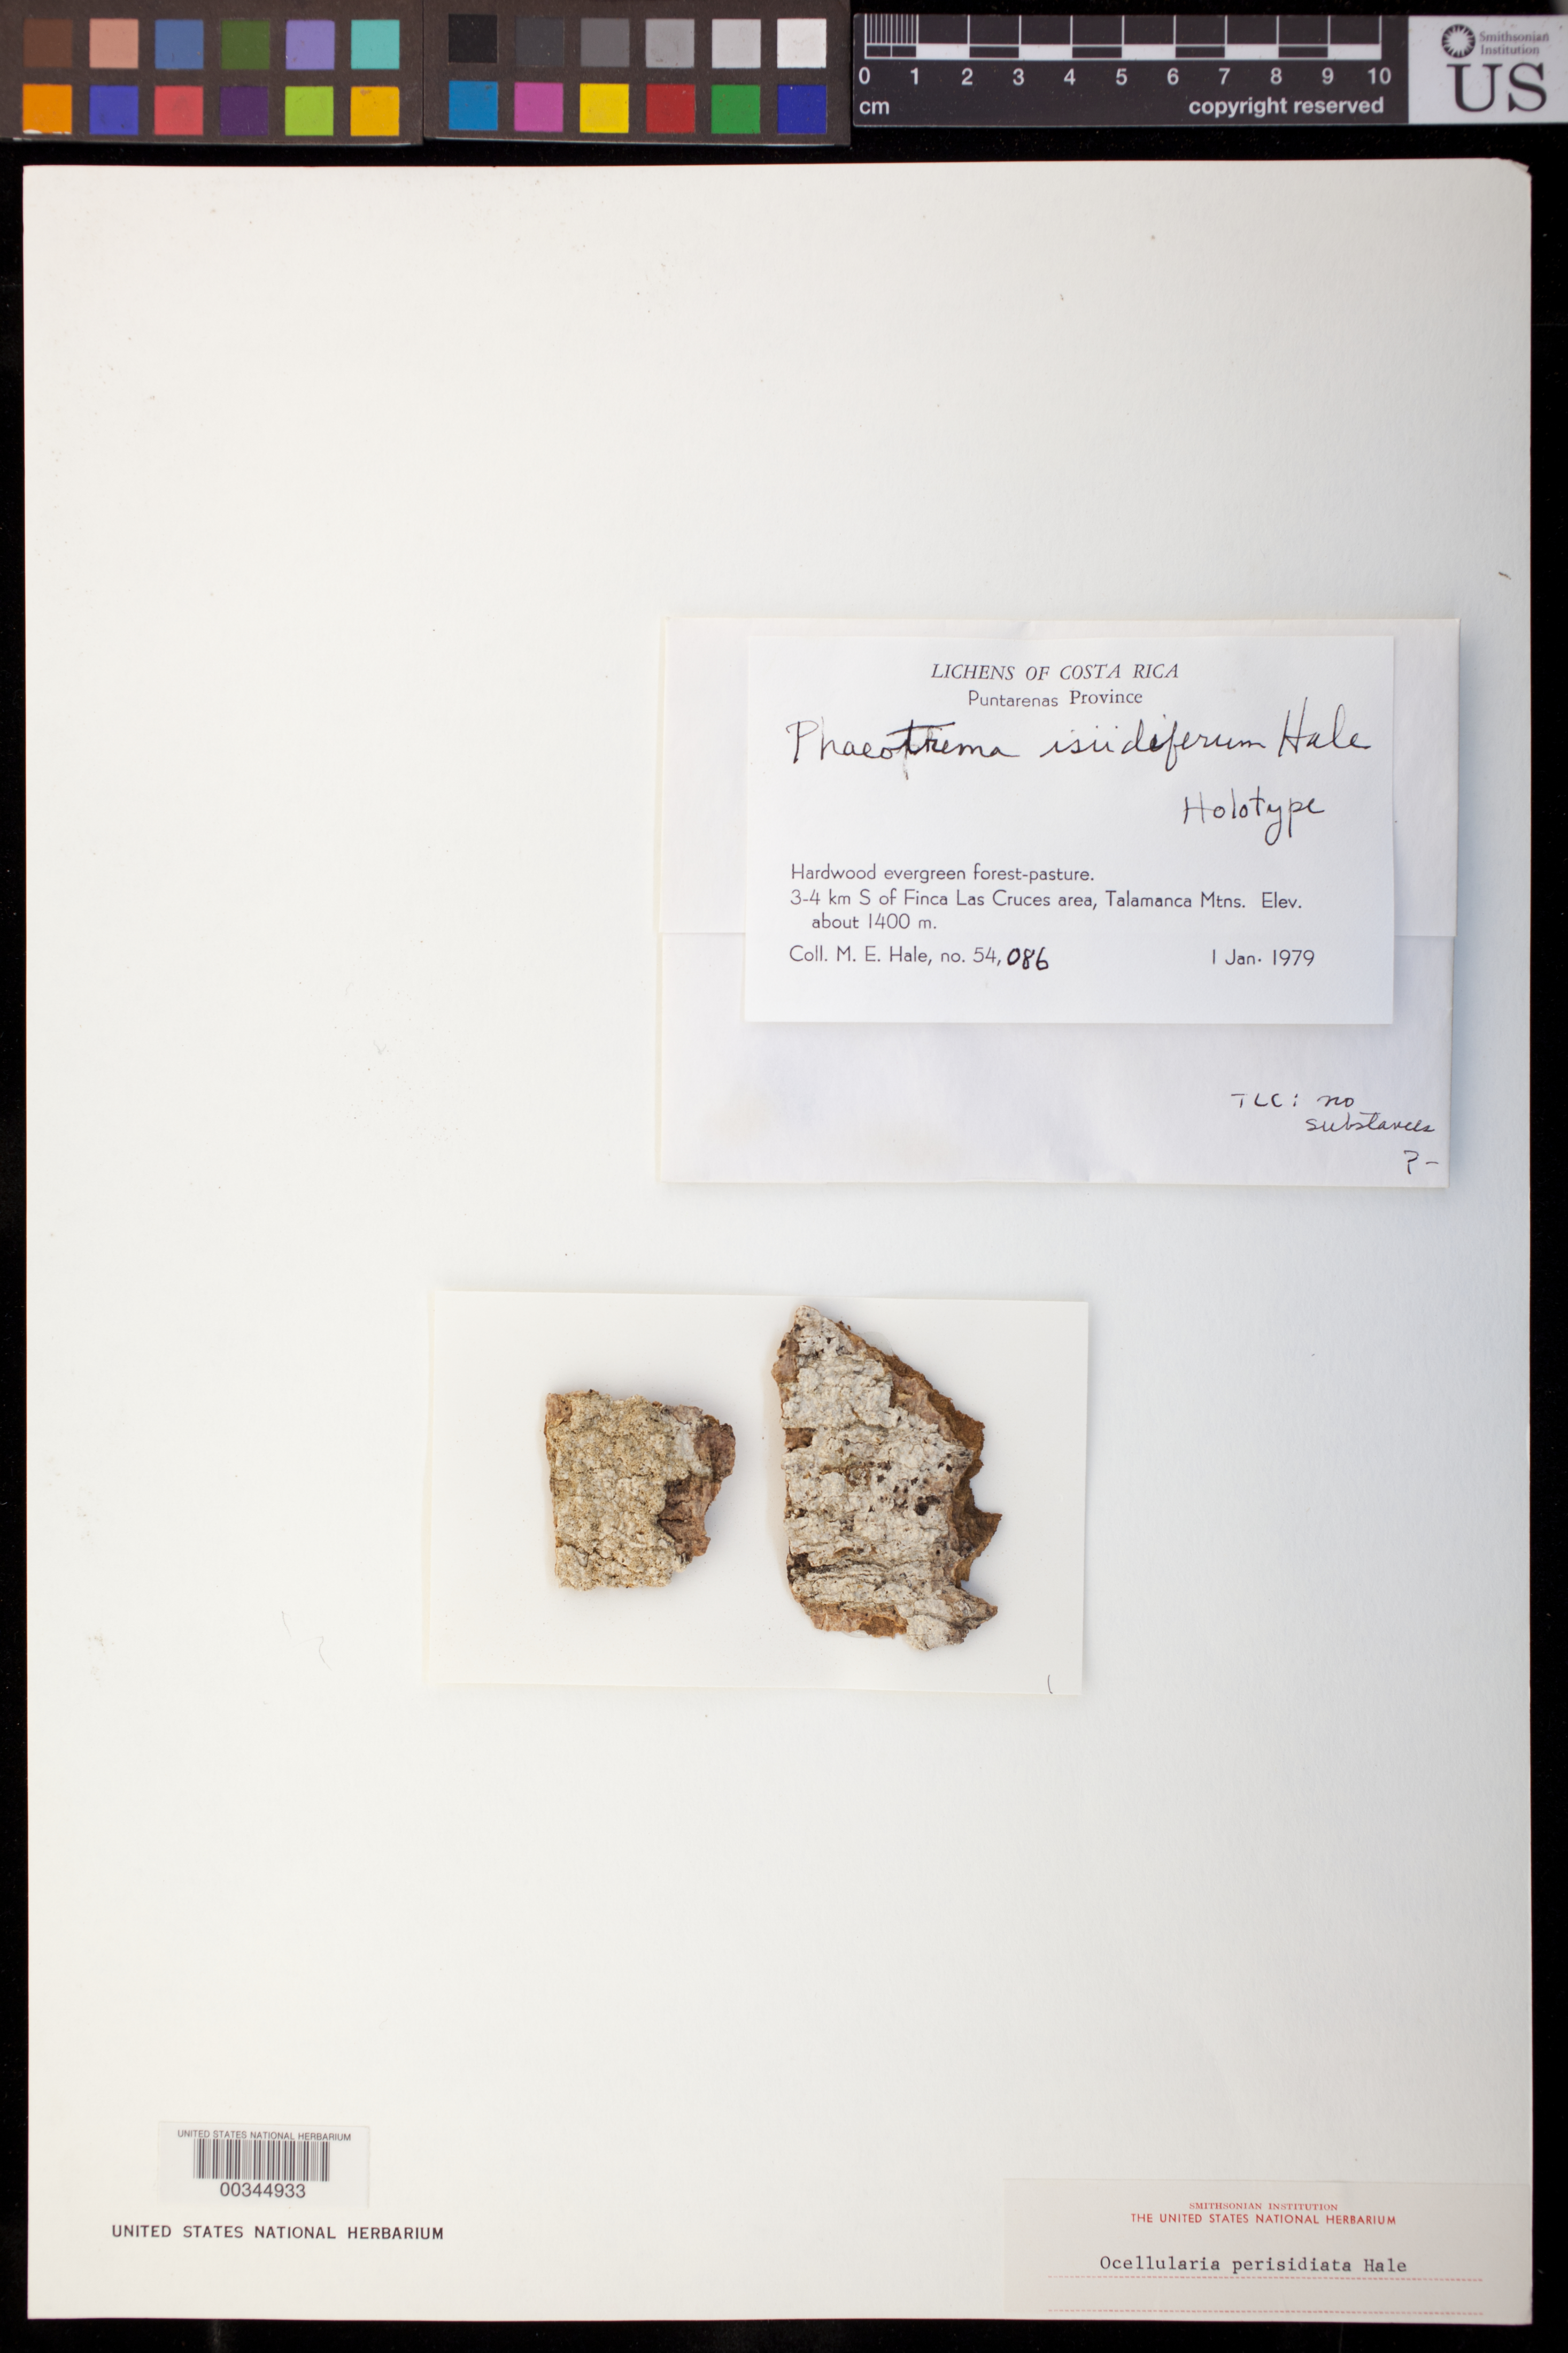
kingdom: Fungi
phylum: Ascomycota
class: Lecanoromycetes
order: Ostropales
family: Graphidaceae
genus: Phaeotrema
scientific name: Phaeotrema isiidiferum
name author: Hale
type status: Holotype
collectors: M. Hale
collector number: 54086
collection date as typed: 01 Jan 1979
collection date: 1979-01-01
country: Costa Rica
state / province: Puntarenas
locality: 3-4 km S of Finca Las Cruces area, Talamanca Mountains.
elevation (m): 1400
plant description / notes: Mounted on herbarium sheet labeled "Ocellularia perisidiata Hale"; unclear if this is an error or a previous determination of the specimen [but name not found]